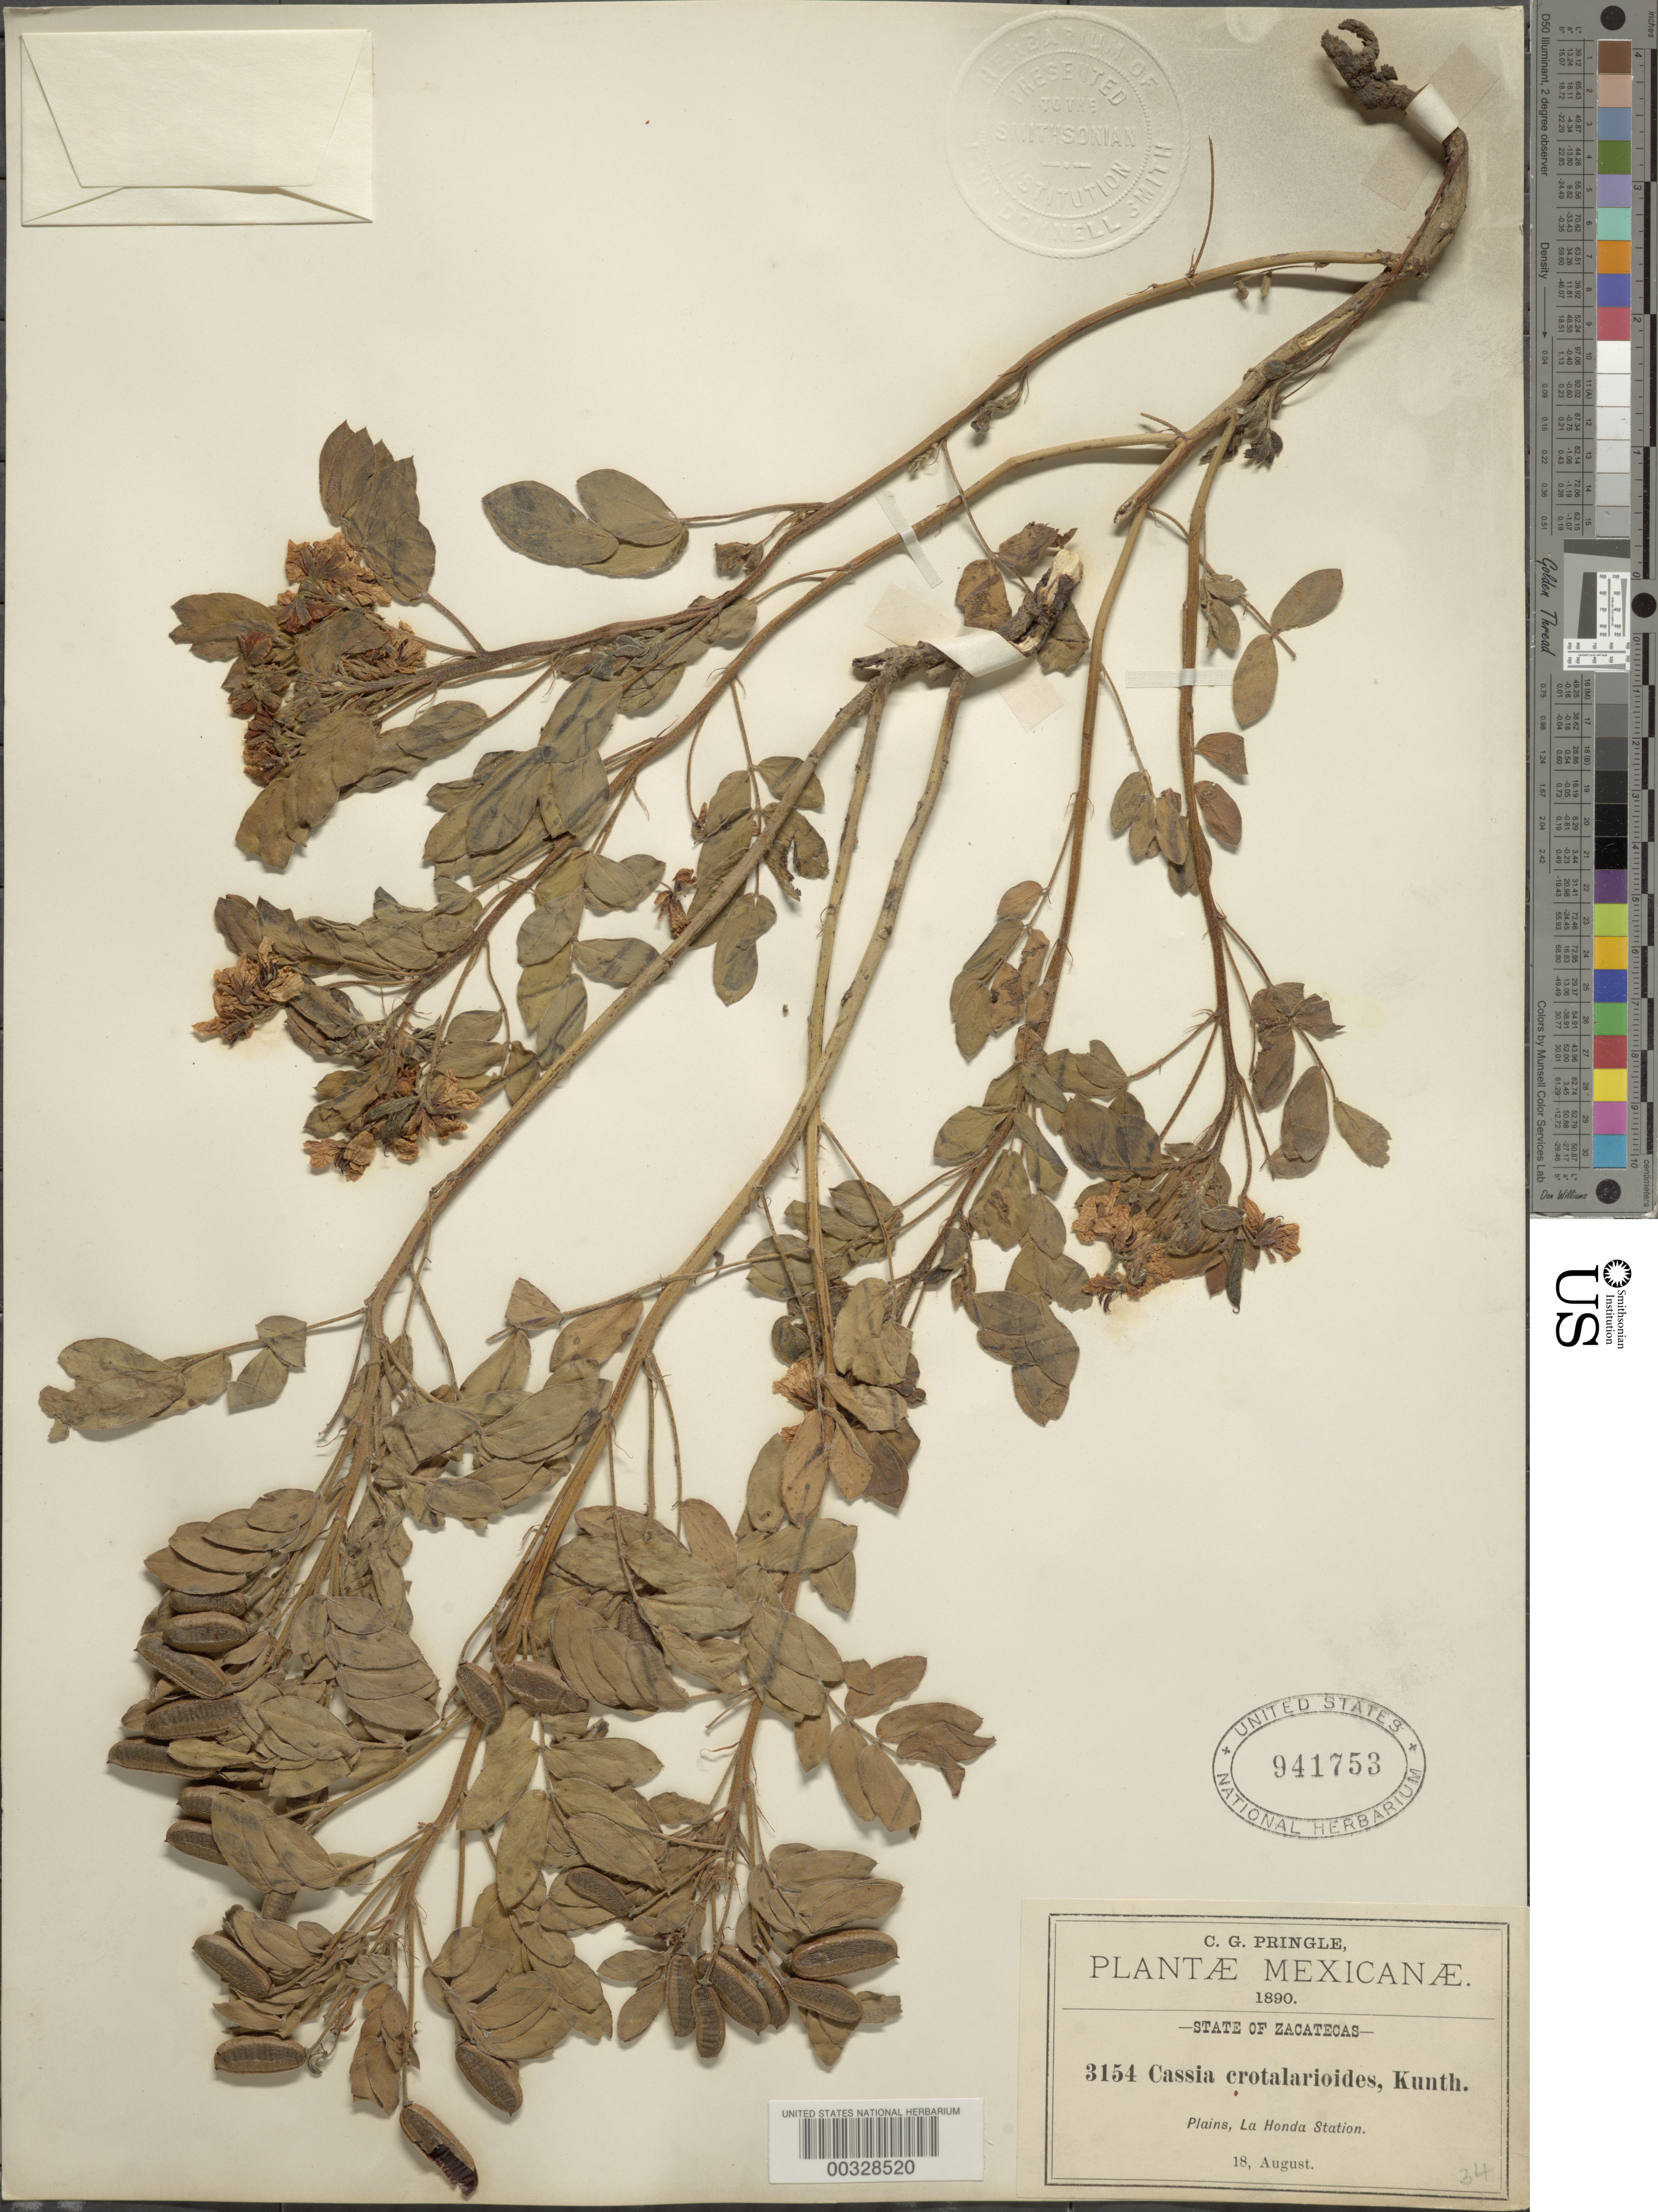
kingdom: Plantae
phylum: Tracheophyta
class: Magnoliopsida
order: Fabales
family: Fabaceae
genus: Senna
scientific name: Senna crotalarioides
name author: (Kunth) H.S. Irwin & Barneby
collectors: C. G. Pringle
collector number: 3154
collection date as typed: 18 Aug 1890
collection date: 1890-08-18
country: Mexico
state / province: Zacatecas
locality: La honda station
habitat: Plains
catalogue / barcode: US 941753